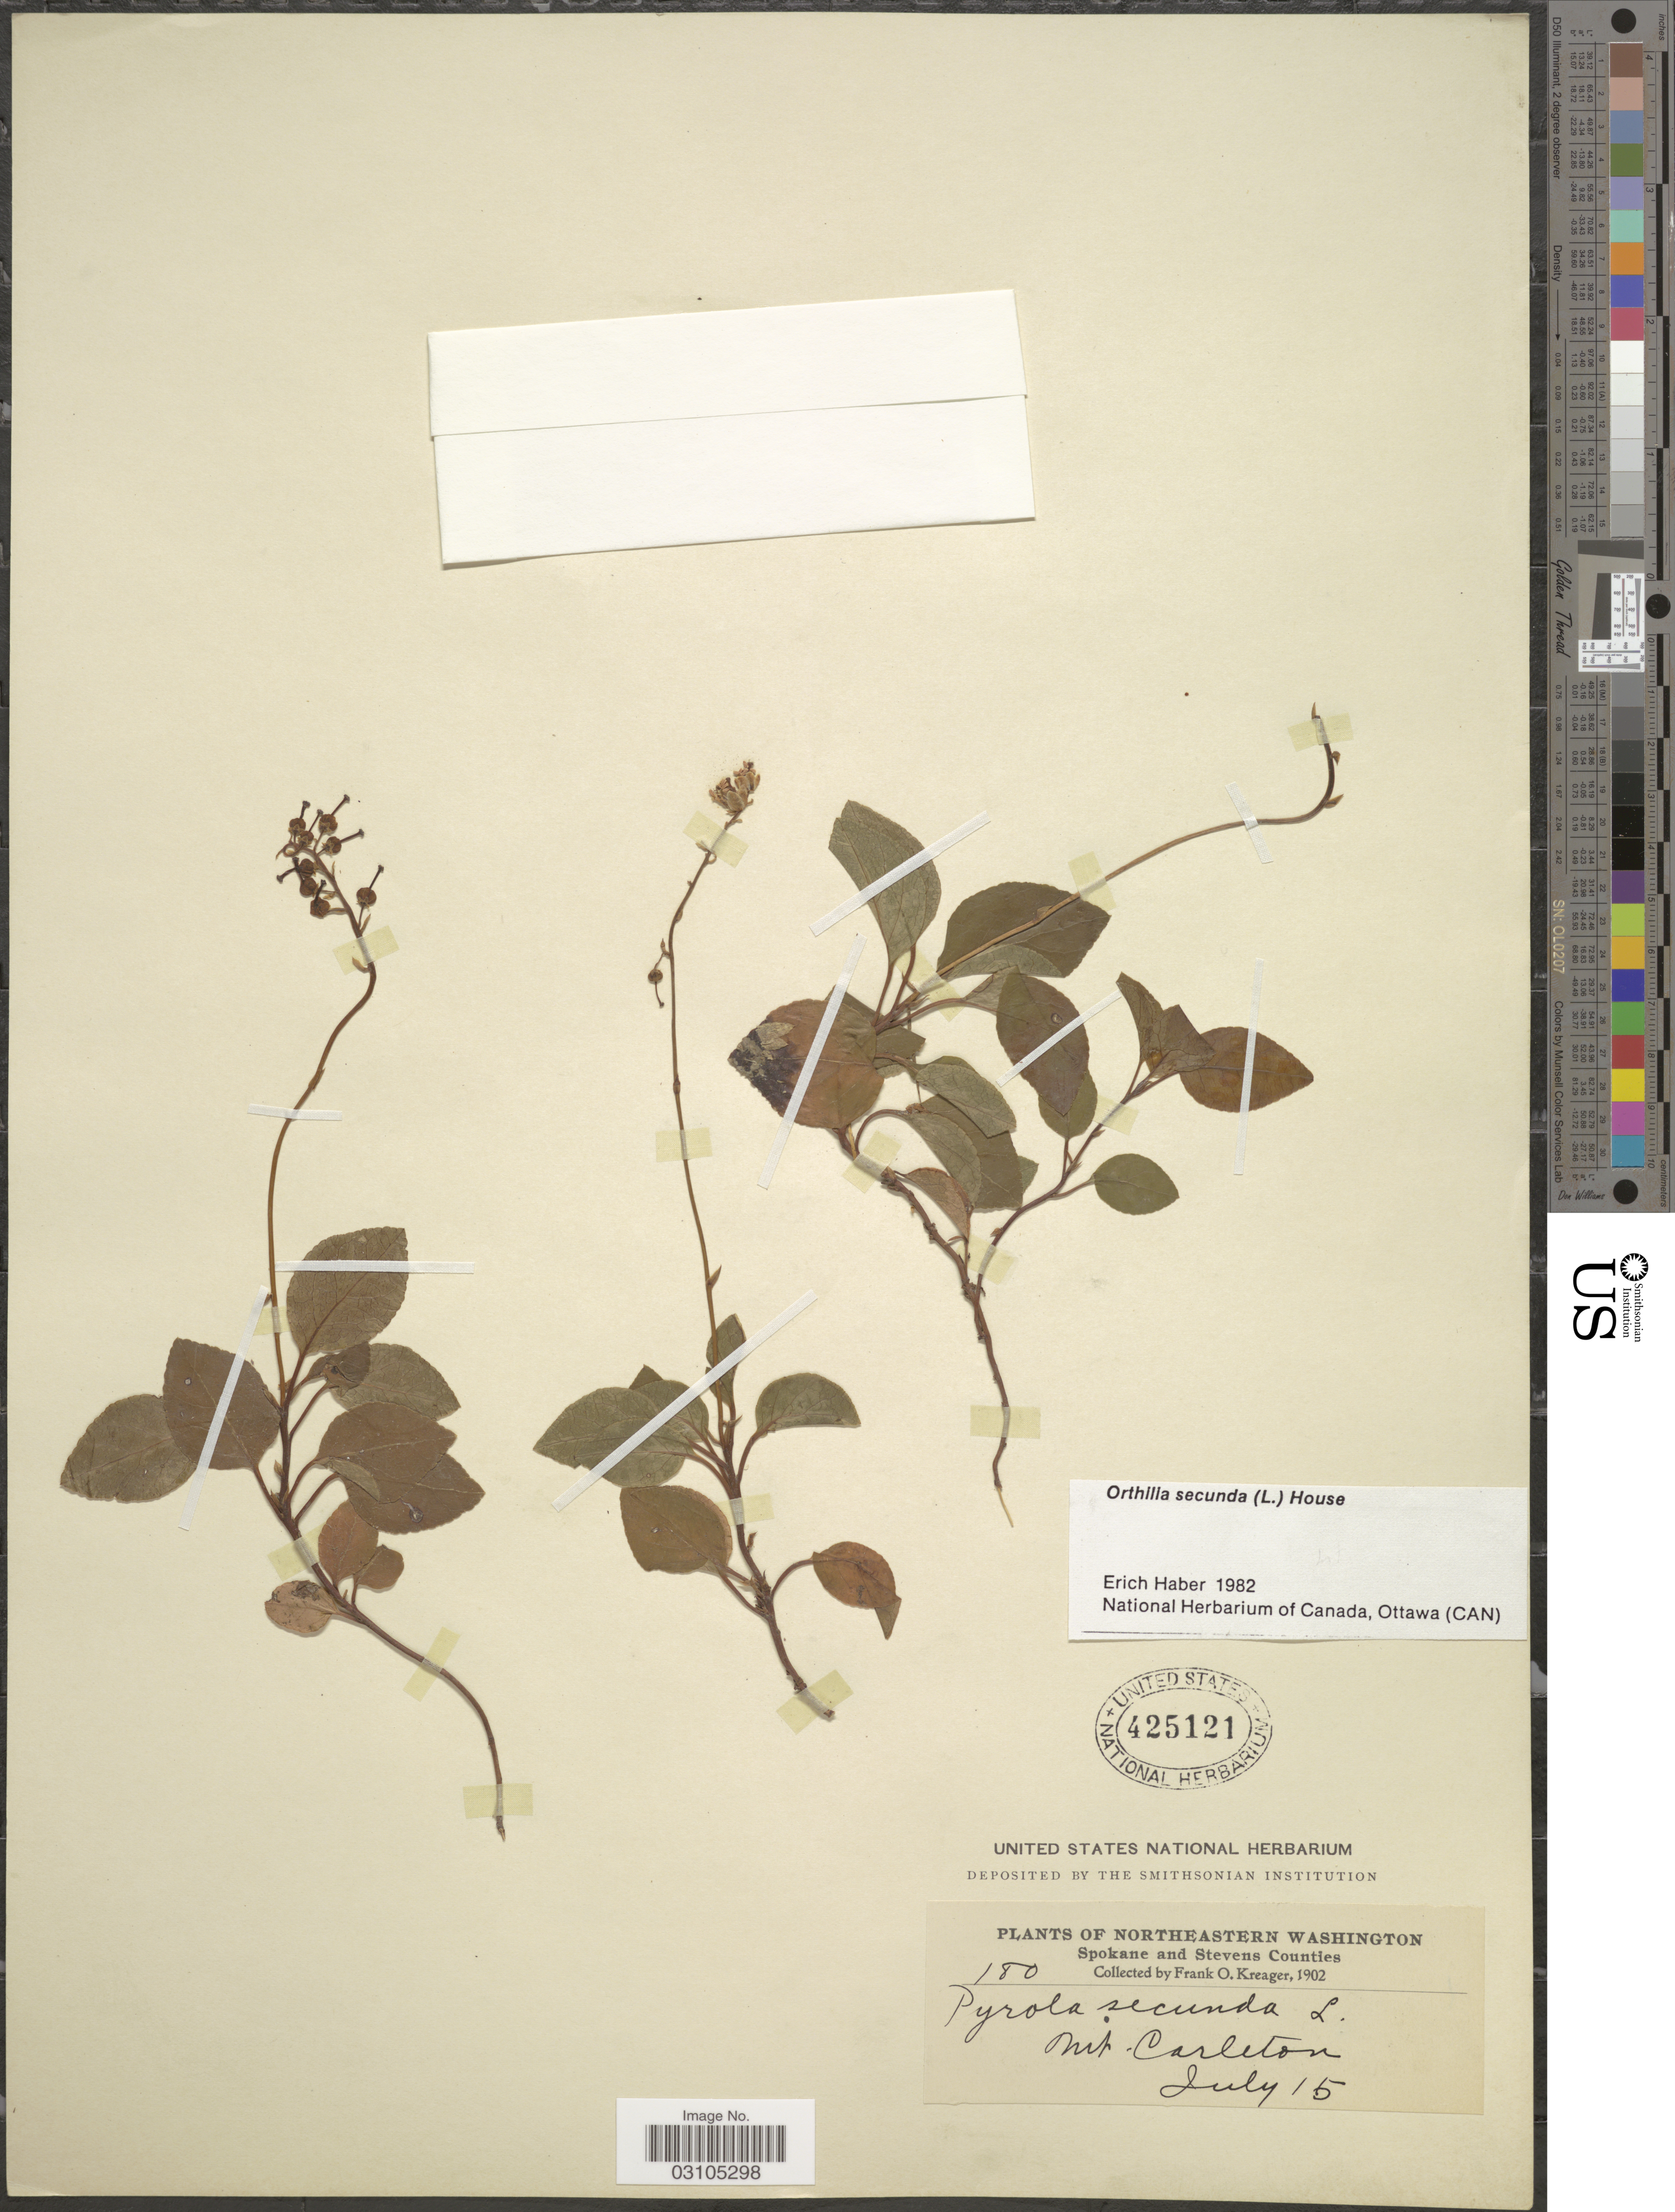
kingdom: Plantae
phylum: Tracheophyta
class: Magnoliopsida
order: Ericales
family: Ericaceae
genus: Orthilia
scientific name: Orthilia secunda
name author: (L.) House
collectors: F. Kreager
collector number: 180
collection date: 1902-07-15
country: United States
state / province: Washington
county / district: Spokane / Stevens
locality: Northeastern Washington. Spokane and Stevens Counties. Mt. Carleton.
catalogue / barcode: US 425121